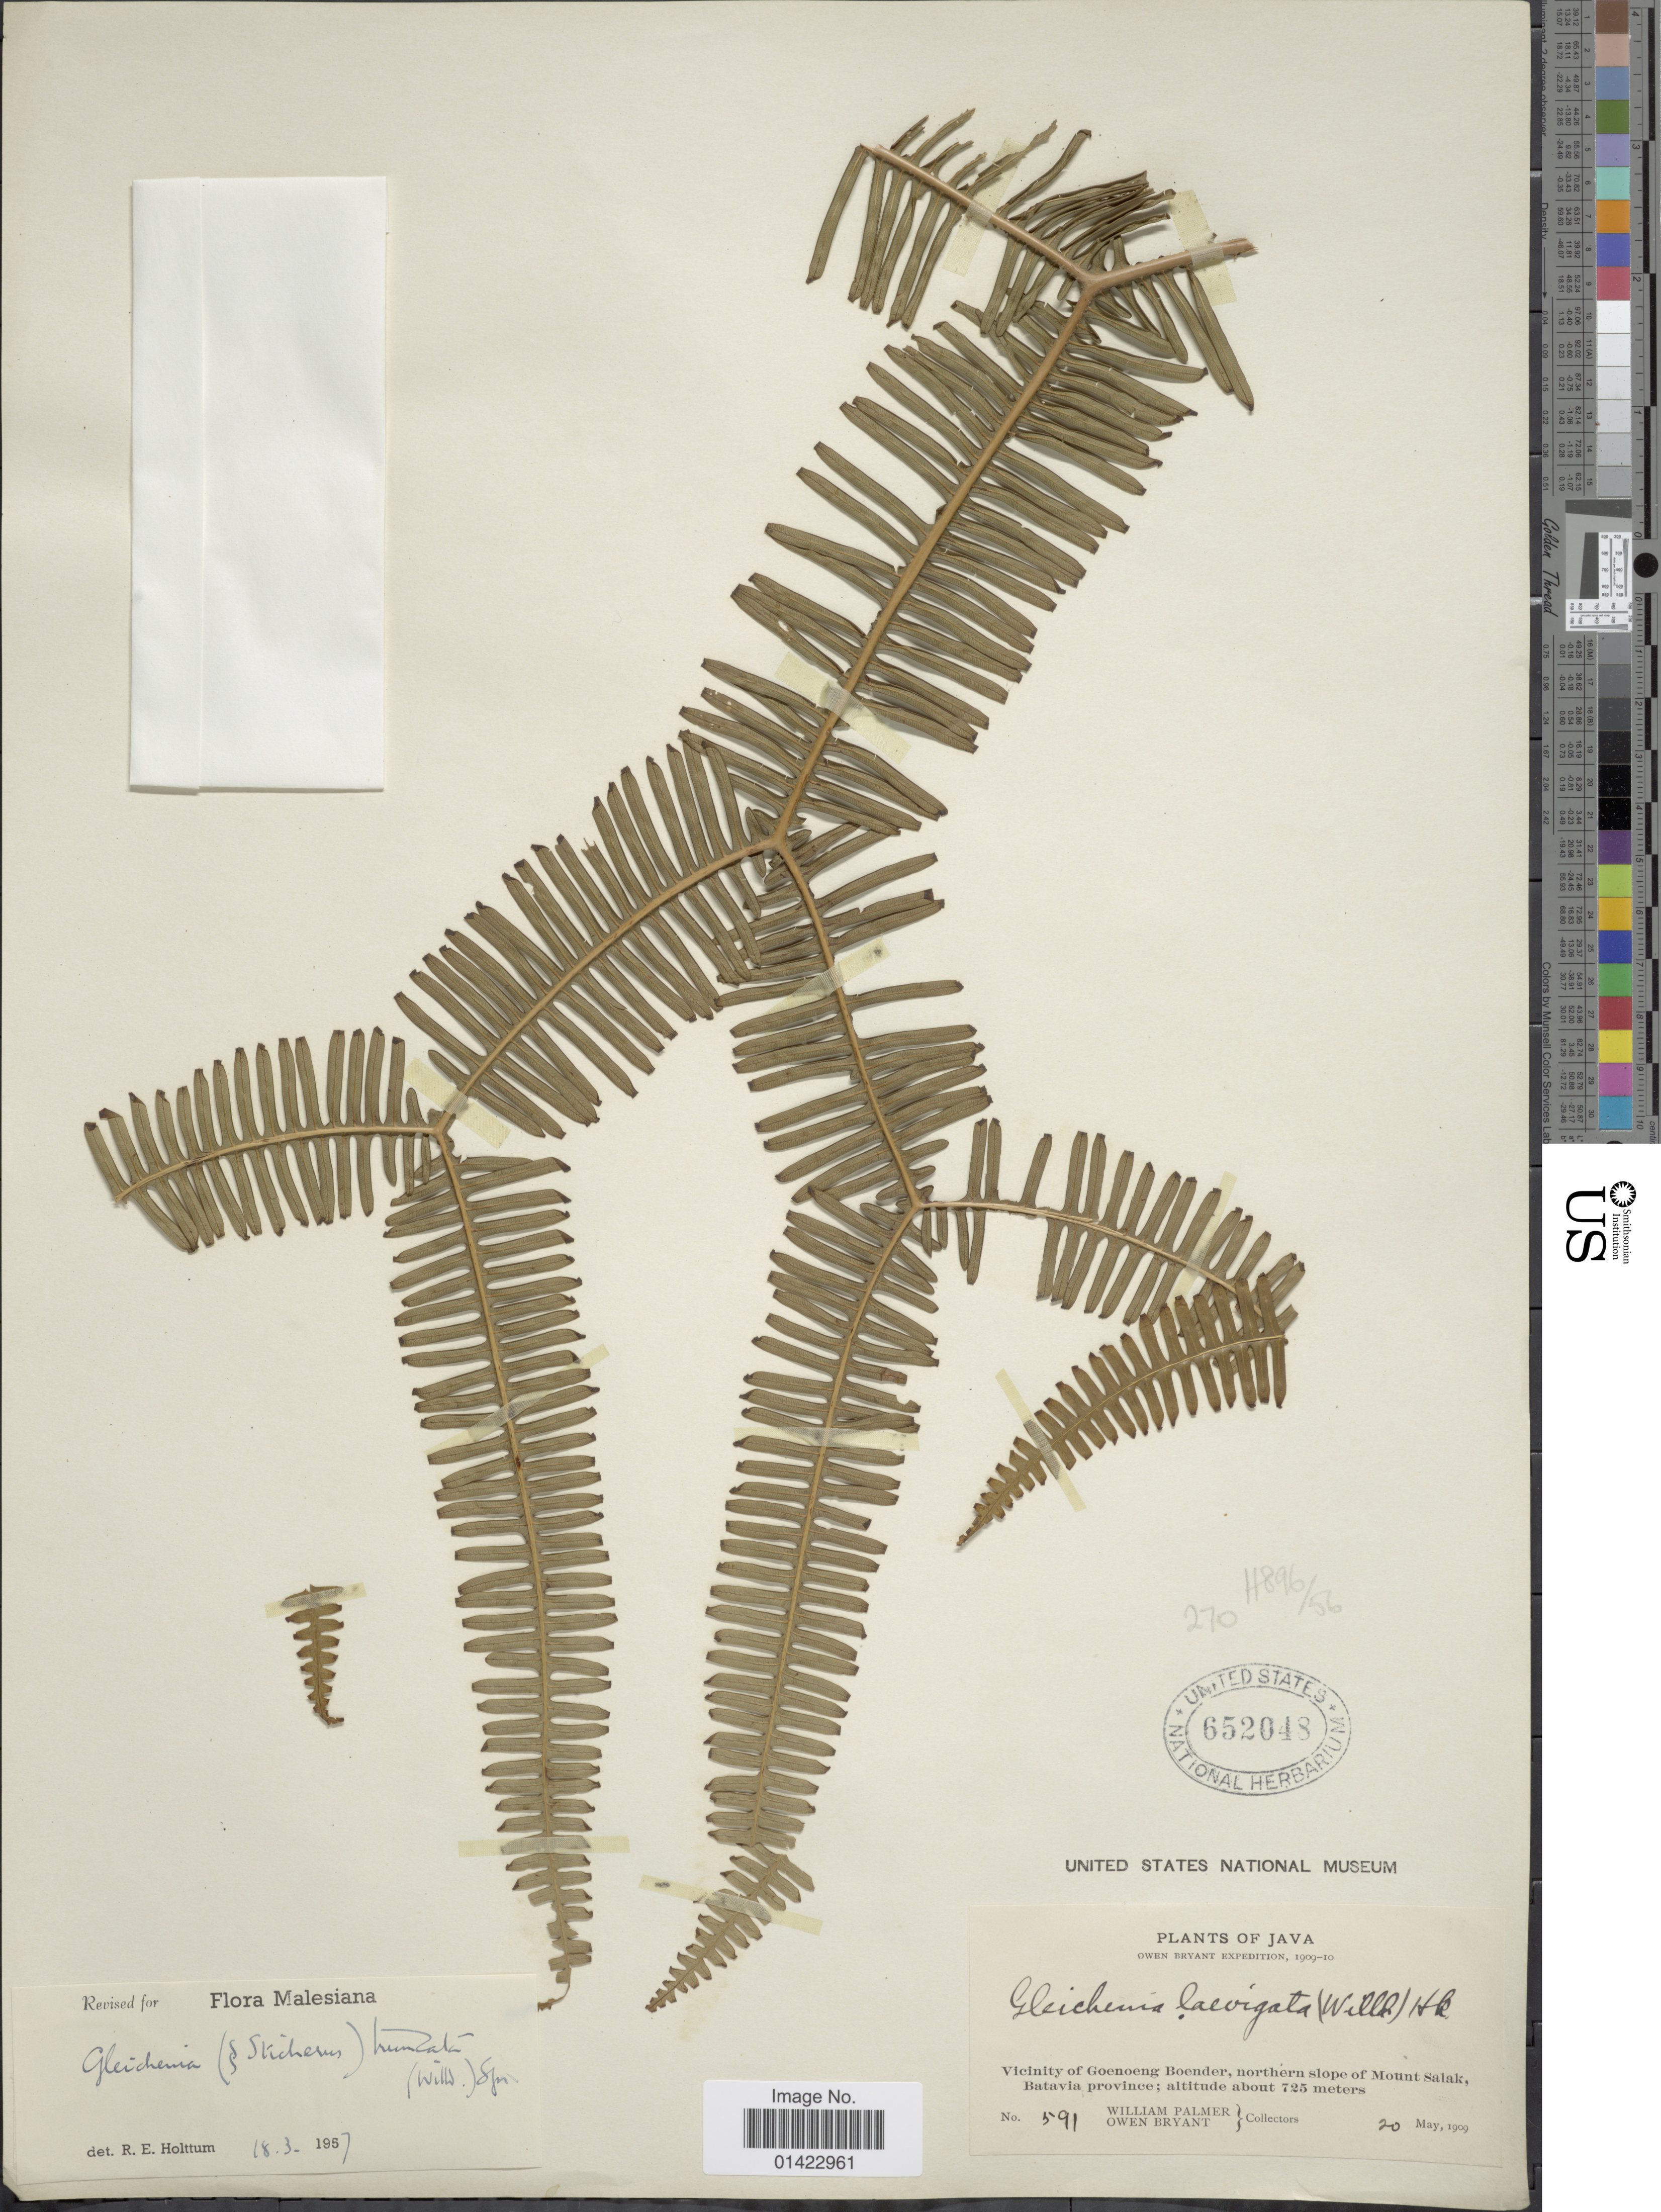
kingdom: Plantae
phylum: Tracheophyta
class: Polypodiopsida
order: Gleicheniales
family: Gleicheniaceae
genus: Sticherus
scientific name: Sticherus truncatus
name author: (Willd.) Nakai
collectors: W. Palmer & O. Bryant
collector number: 591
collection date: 1909-05-20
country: Indonesia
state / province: Java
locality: Vicinity of Goenoeng Boender, northern slope of Mount Salak, Batavia province.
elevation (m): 725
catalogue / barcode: US 652048